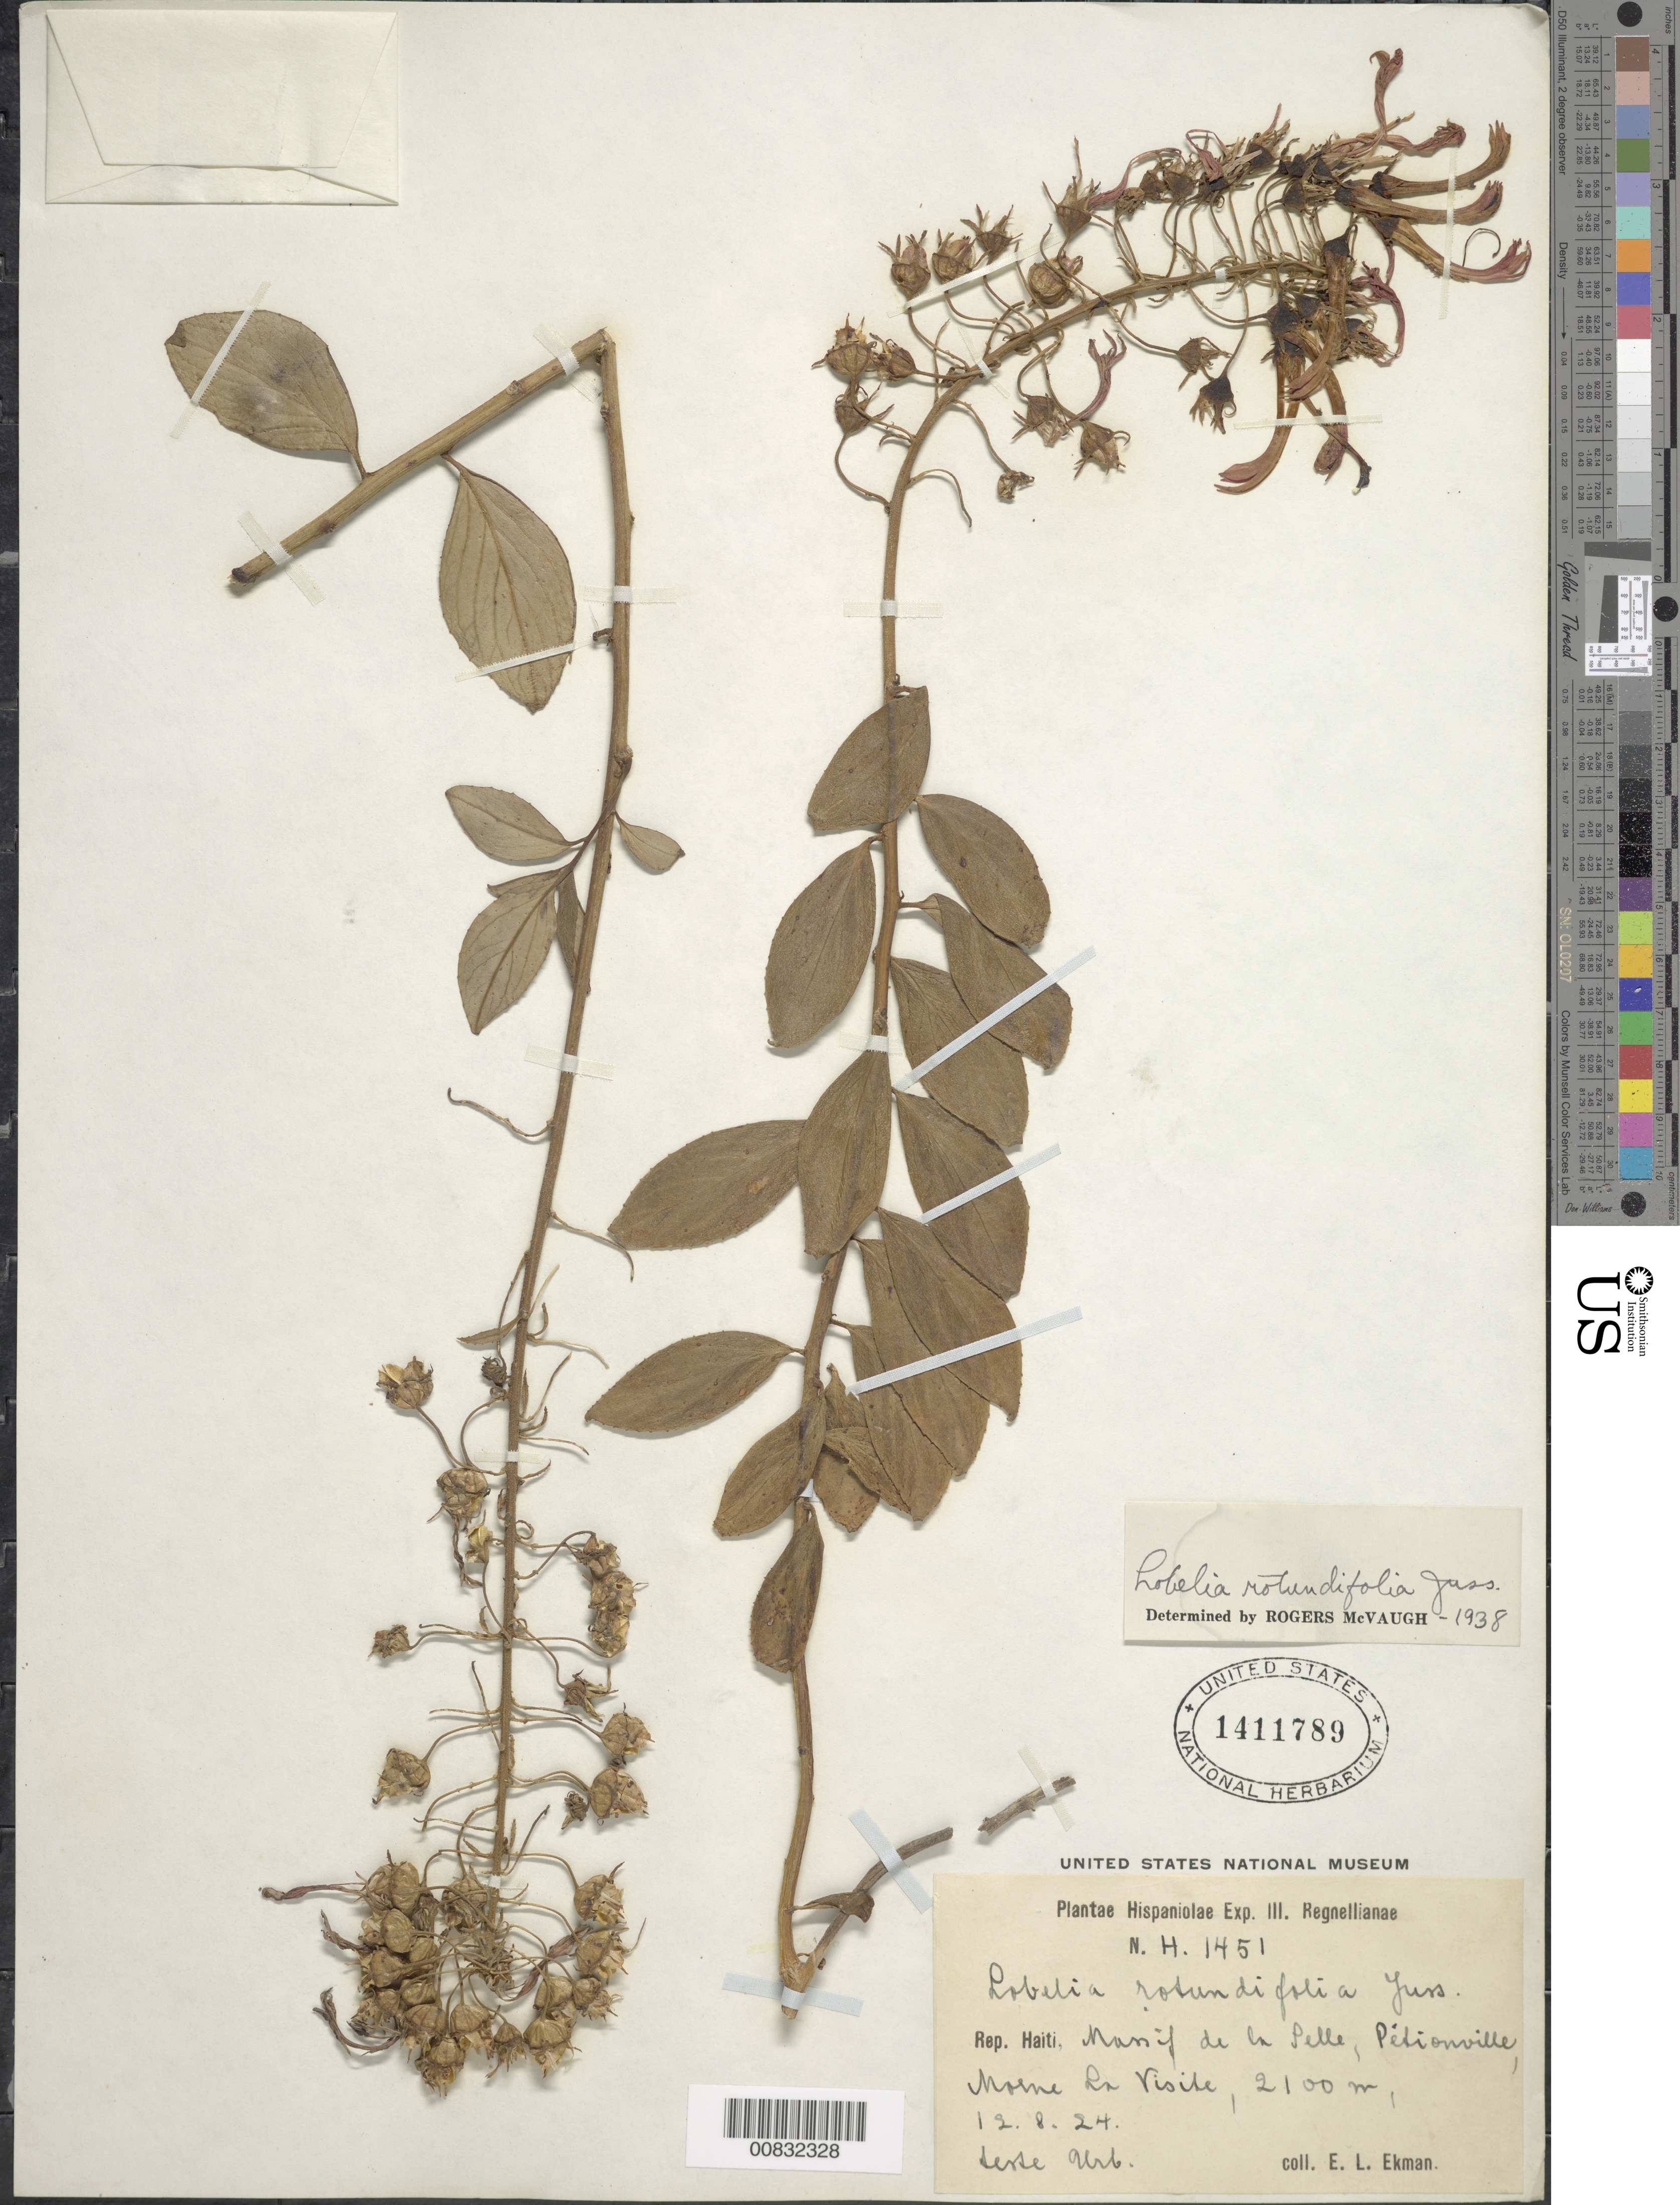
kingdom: Plantae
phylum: Tracheophyta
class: Magnoliopsida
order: Asterales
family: Campanulaceae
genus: Lobelia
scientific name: Lobelia rotundifolia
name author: Juss. ex A. DC.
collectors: E. L. Ekman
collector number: H 1451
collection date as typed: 12 Aug 1924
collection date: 1924-08-12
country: Haiti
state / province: Ouest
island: Hispaniola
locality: Massif de la Selle, Pétionville, Morne La Visite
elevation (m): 2100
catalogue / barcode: US 1411789